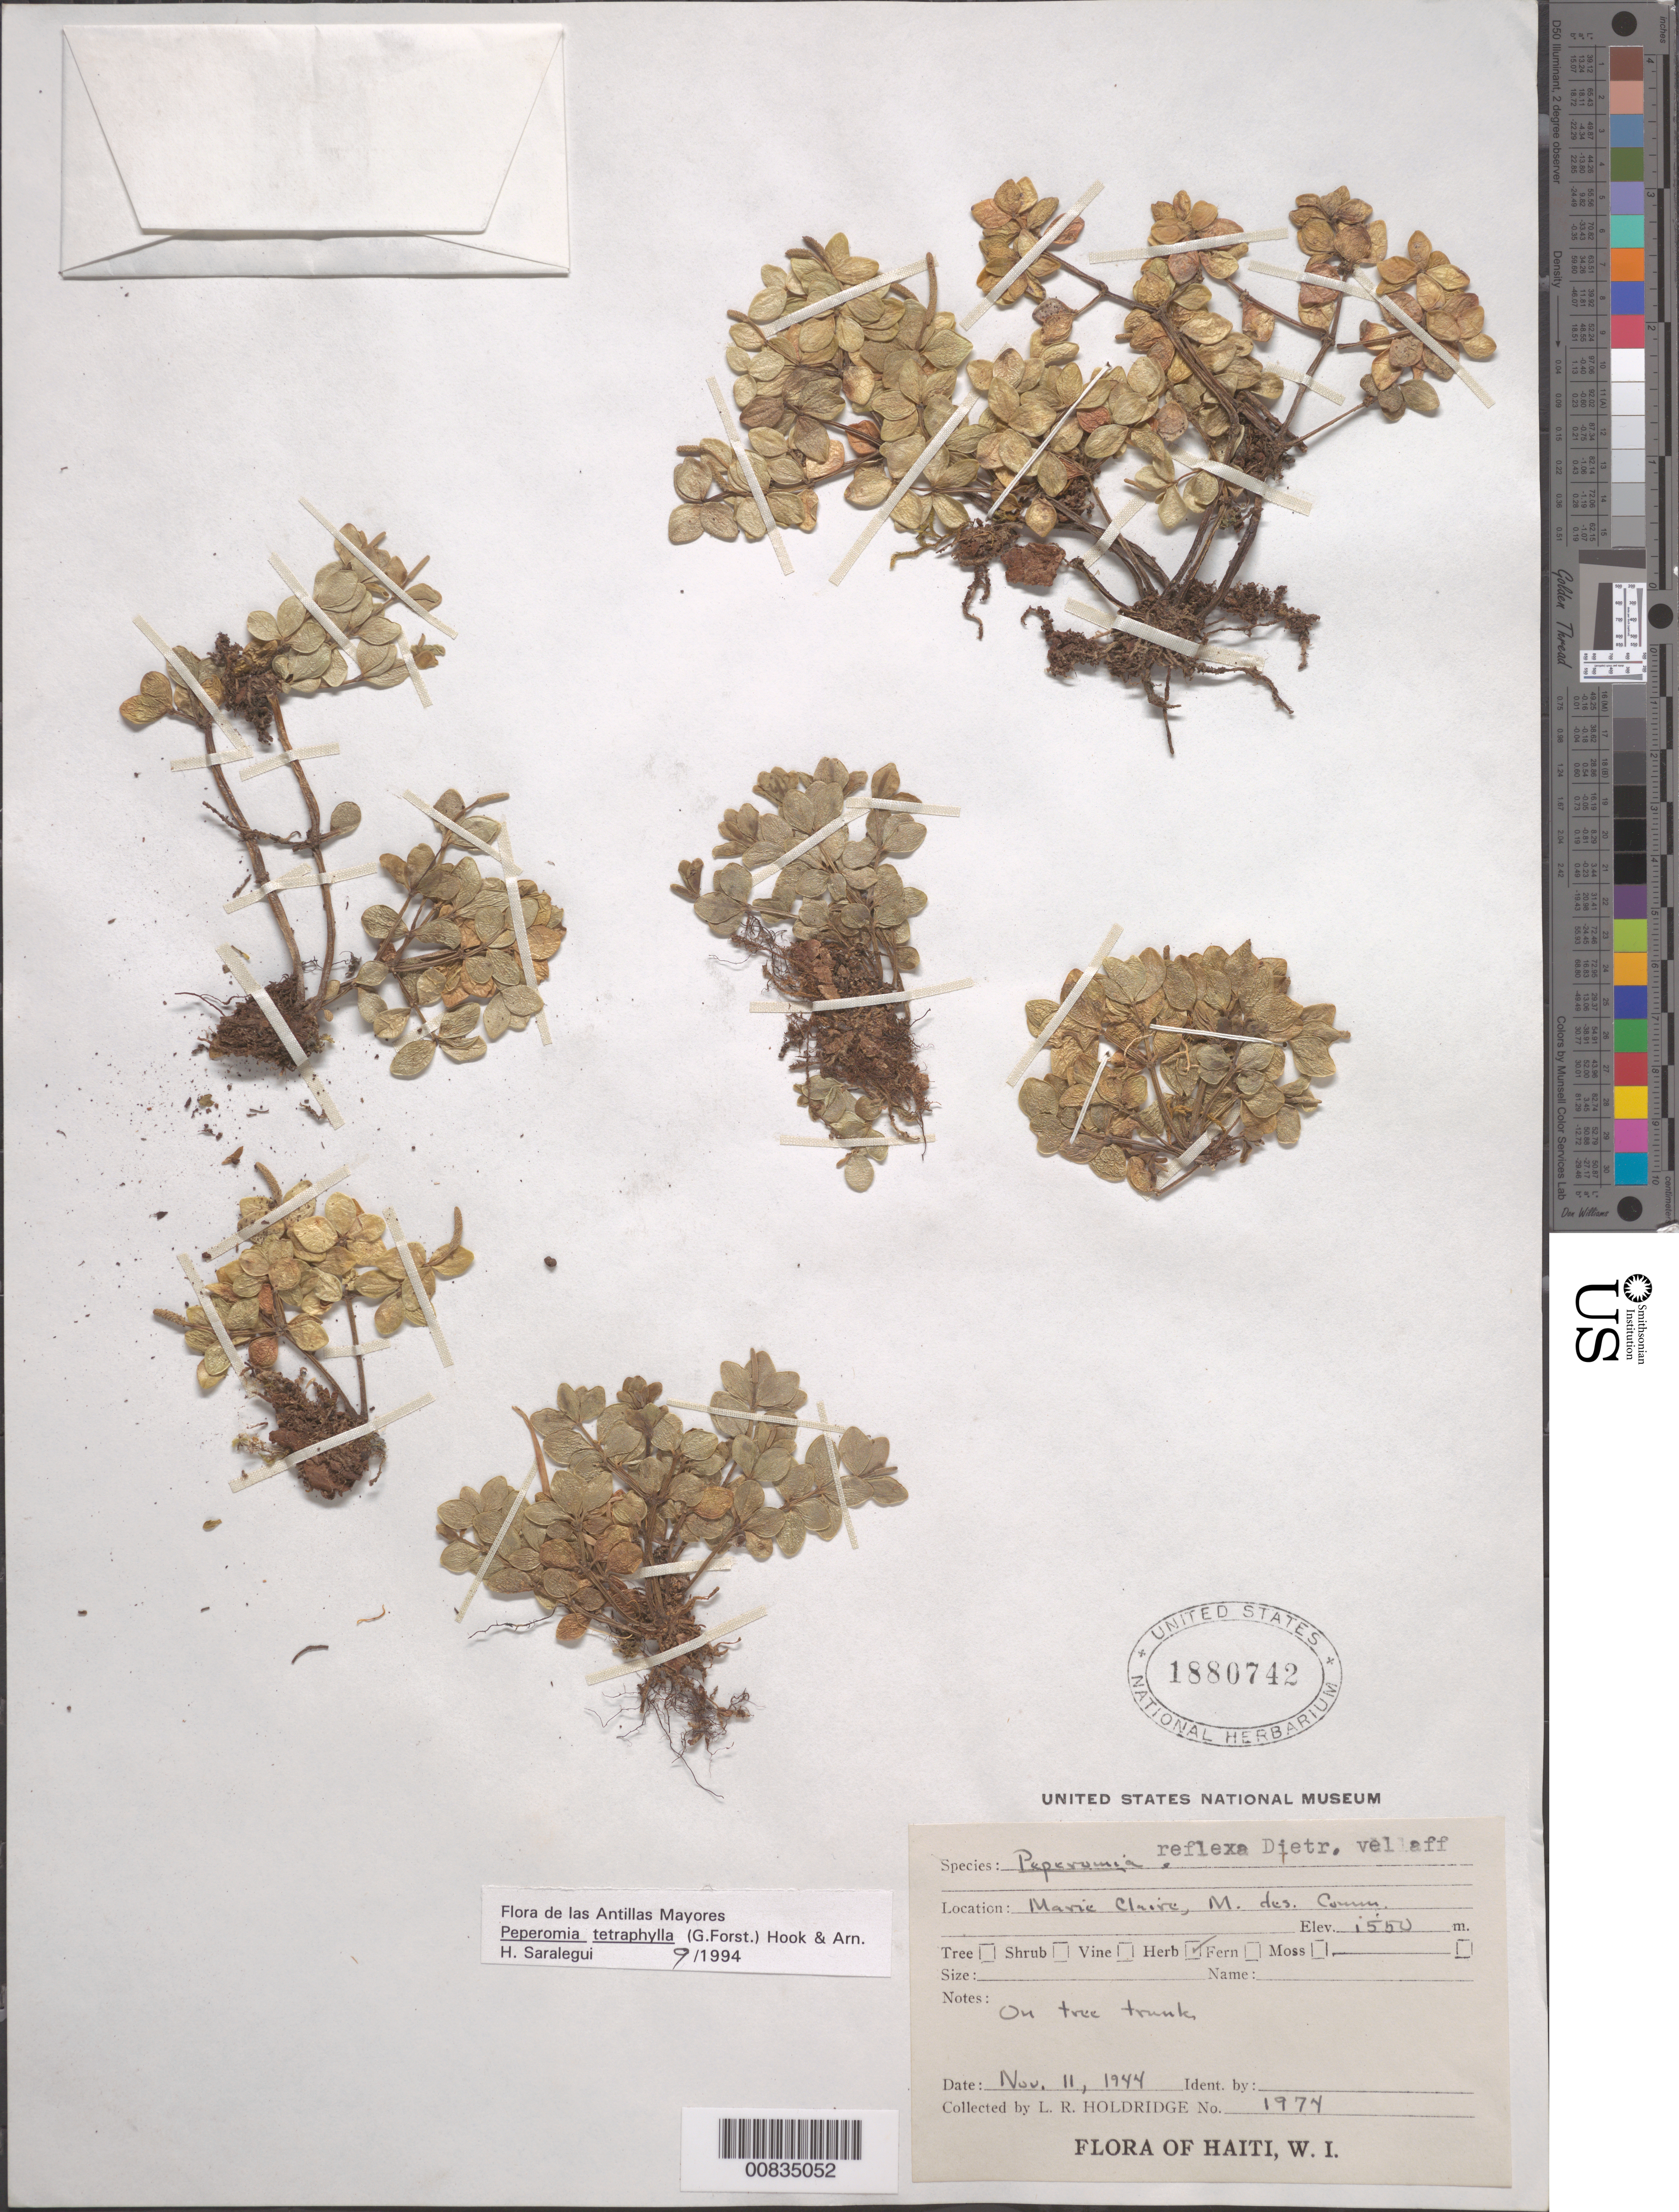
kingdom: Plantae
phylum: Tracheophyta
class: Magnoliopsida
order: Piperales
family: Piperaceae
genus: Peperomia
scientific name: Peperomia trichopus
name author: Trel. in J.F. Macbr.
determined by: Saralegui Boza, H., (HAJB), Jardin Botanico Nacional (Habana)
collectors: L. Holdridge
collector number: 1974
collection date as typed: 11 Nov 1944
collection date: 1944-11-11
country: Haiti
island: Hispaniola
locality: Marie Claire, M. des Comm.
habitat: On tree trunk.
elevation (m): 1550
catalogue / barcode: US 1880742